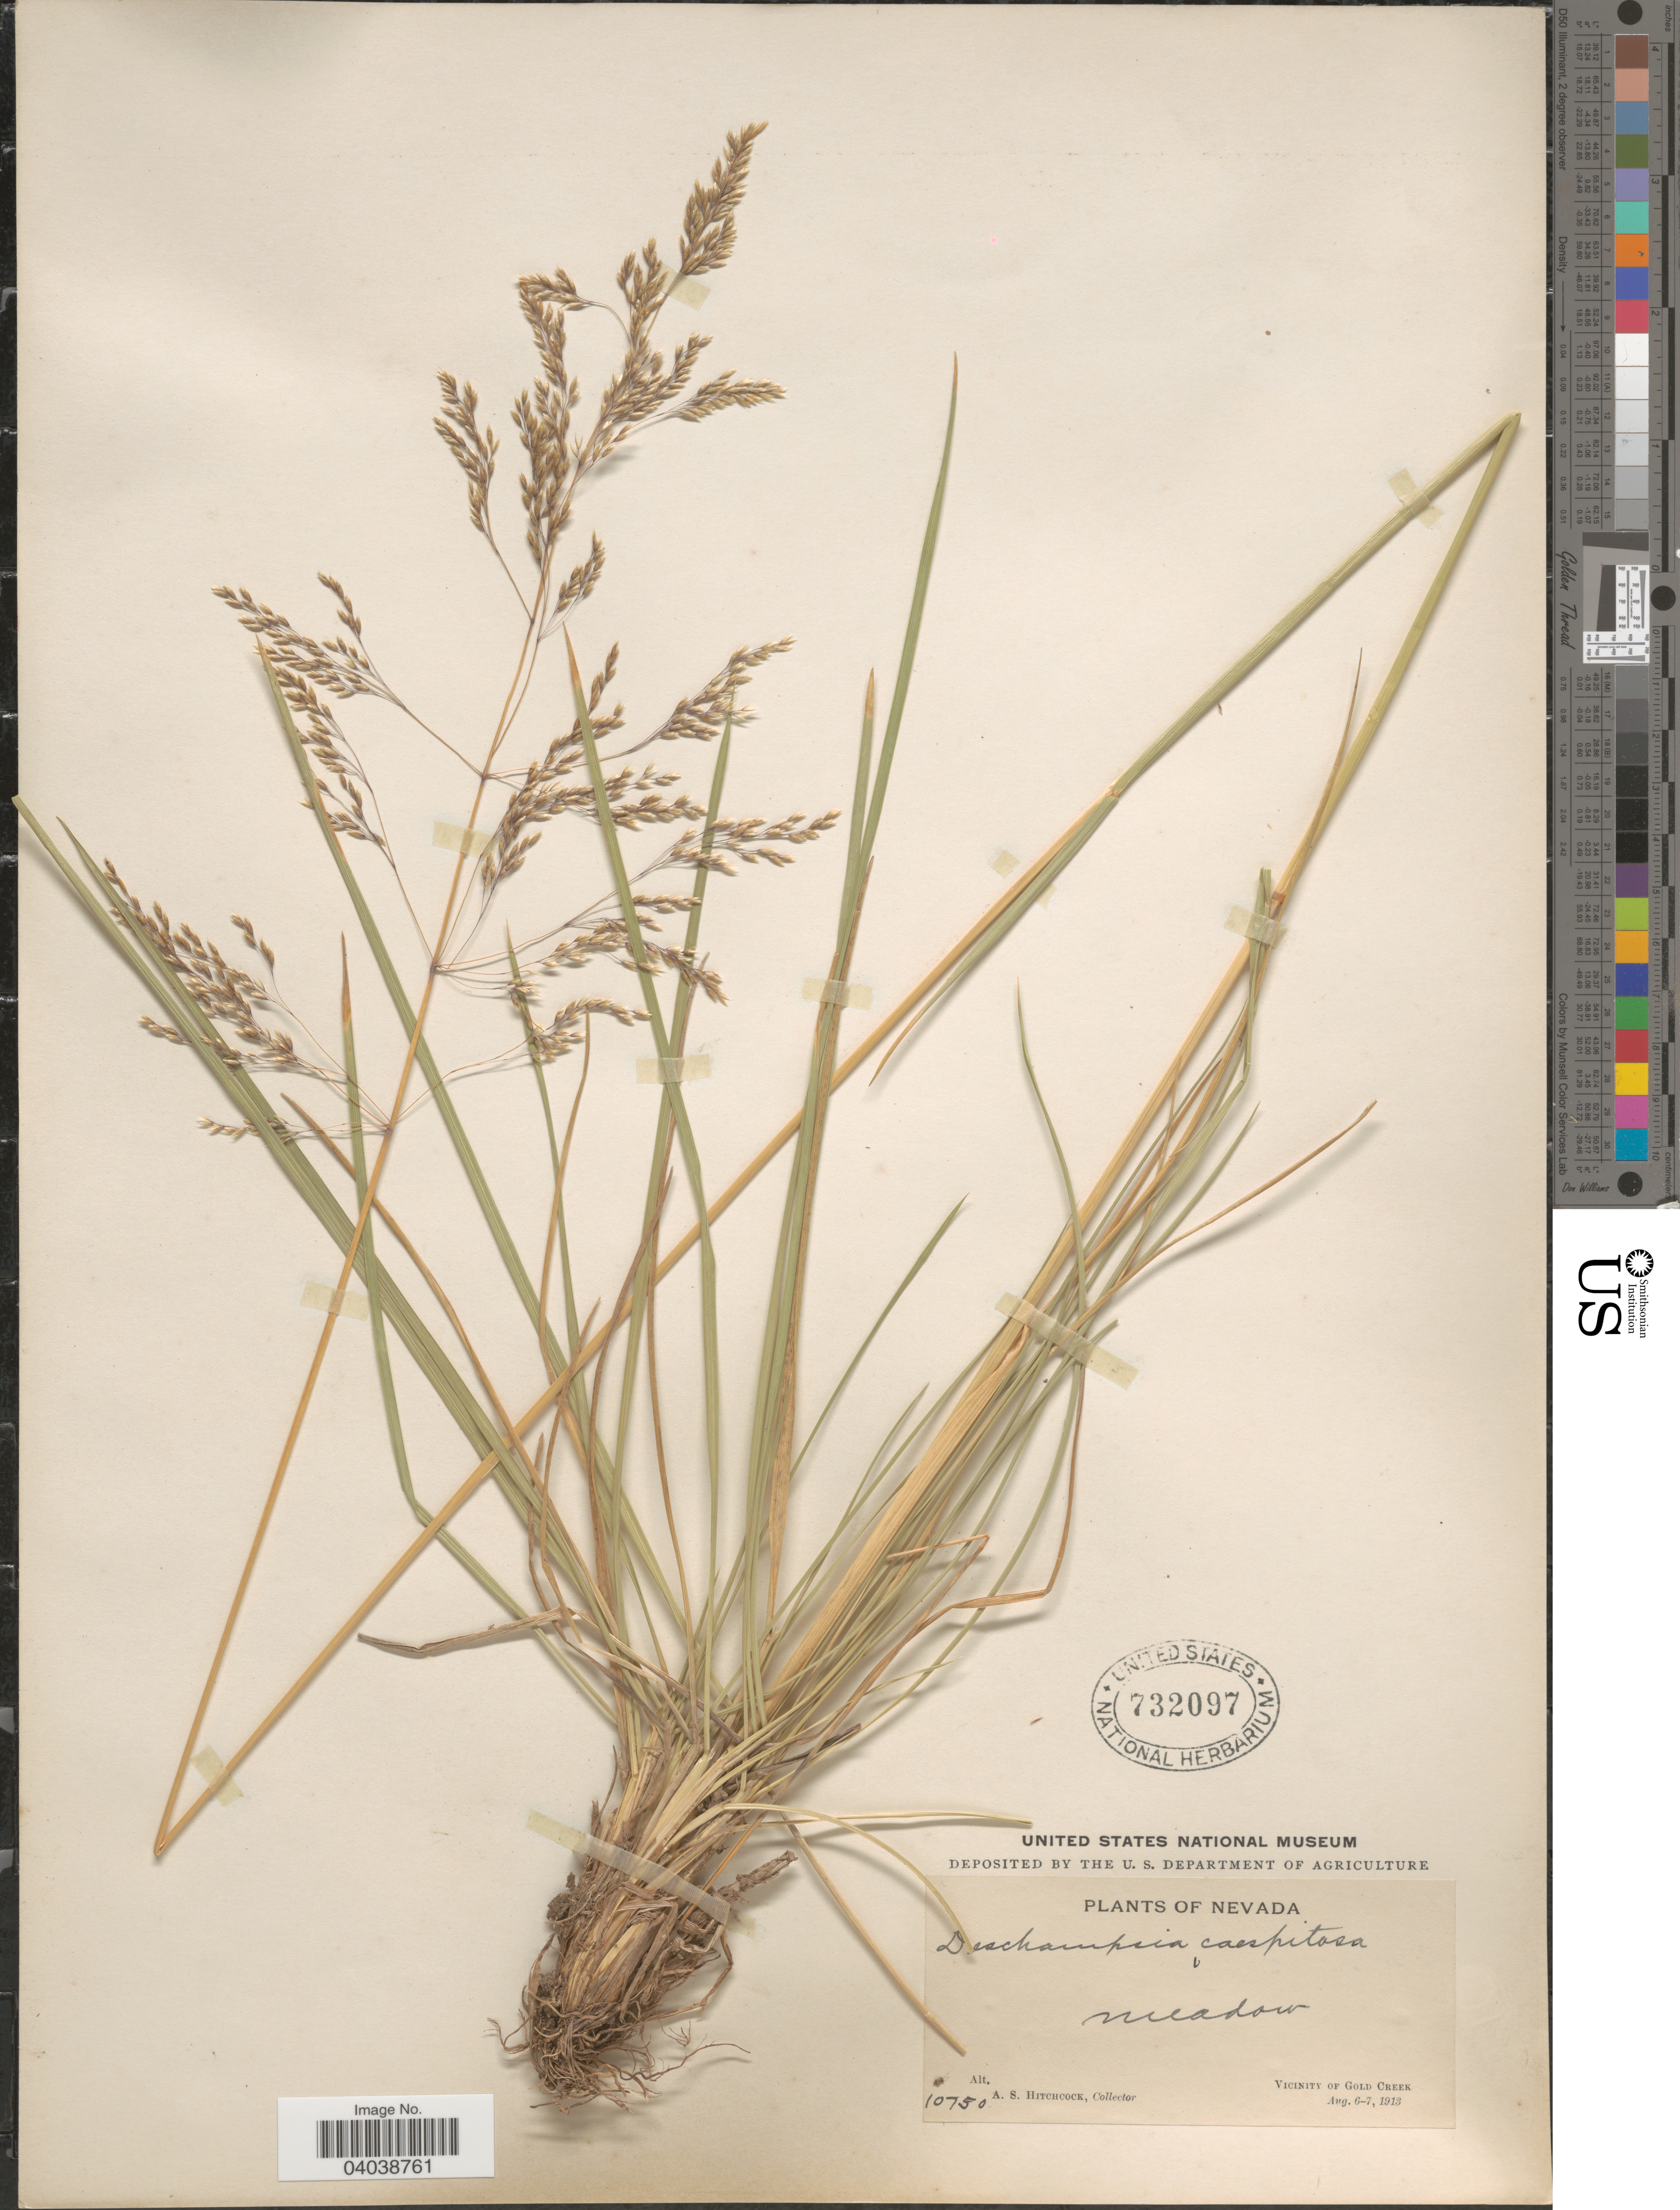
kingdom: Plantae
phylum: Tracheophyta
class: Liliopsida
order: Poales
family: Poaceae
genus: Deschampsia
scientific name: Deschampsia cespitosa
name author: (L.) P. Beauv.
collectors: A. S. Hitchcock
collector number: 10750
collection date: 1913-08-06/1913-08-07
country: United States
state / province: Nevada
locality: Vicinity of Gold Creek.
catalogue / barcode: US 732097